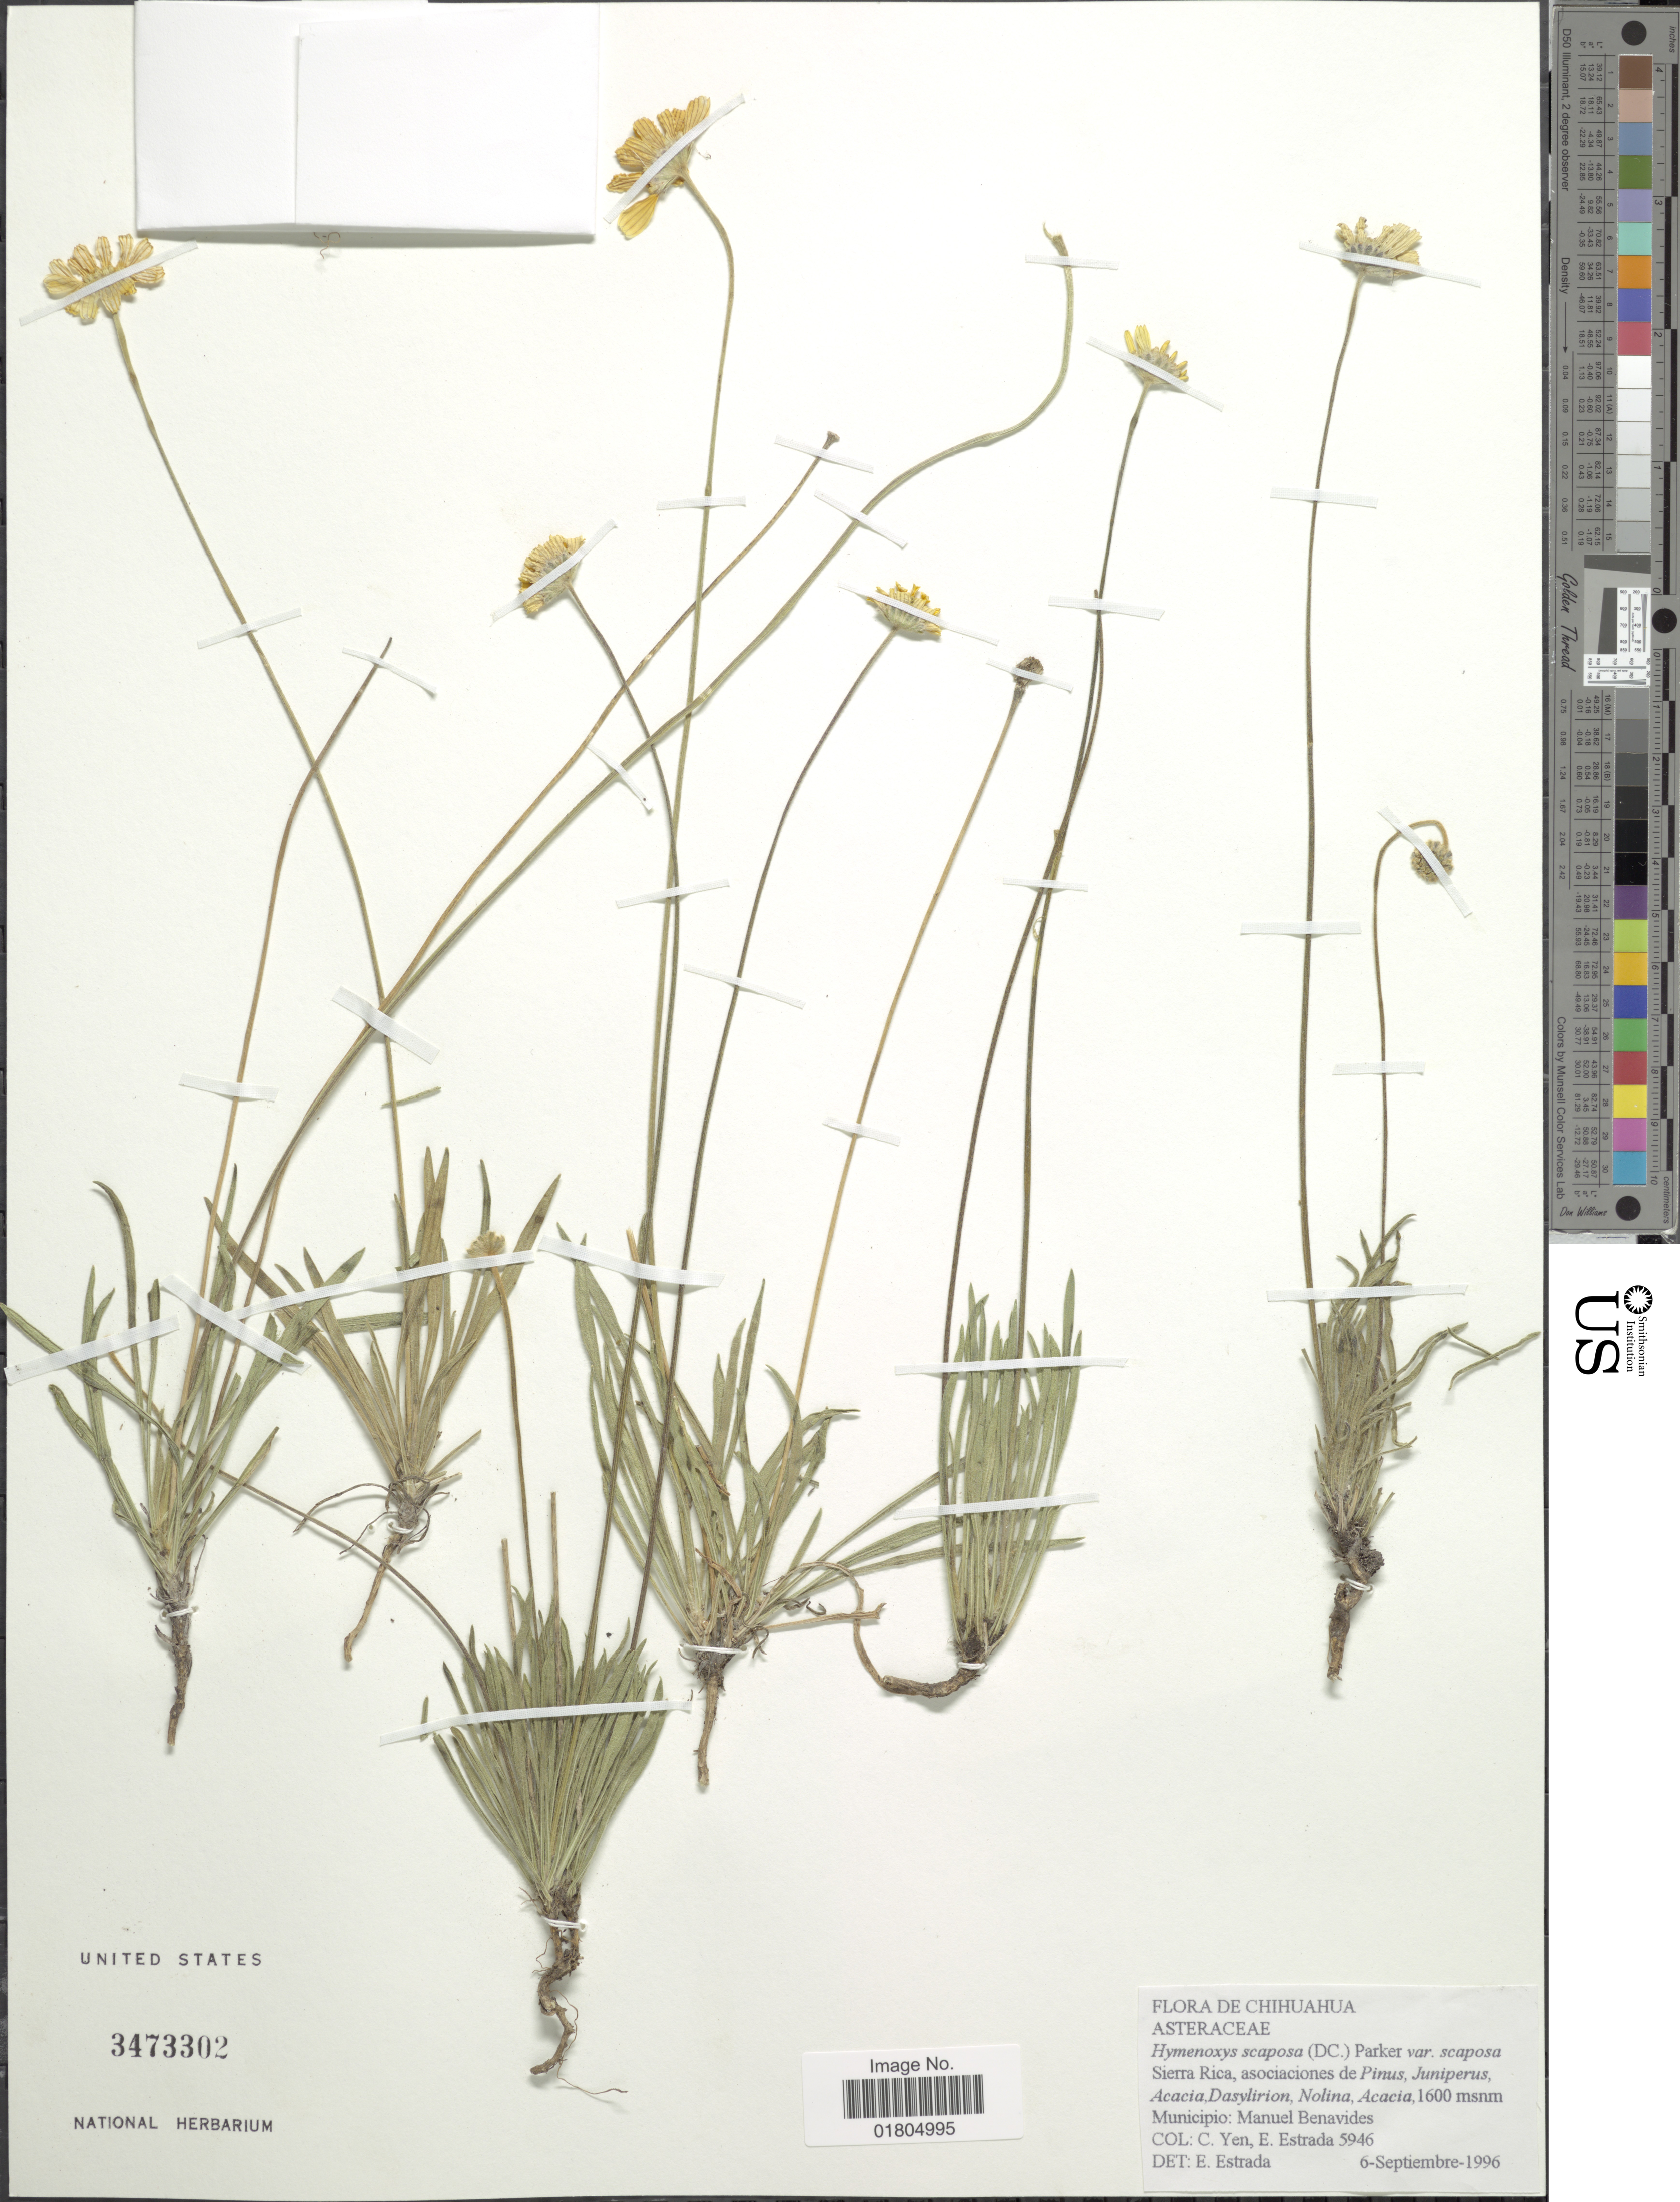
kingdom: Plantae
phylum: Tracheophyta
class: Magnoliopsida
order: Asterales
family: Asteraceae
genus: Hymenoxys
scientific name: Hymenoxys scaposa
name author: (DC.) K.F. Parker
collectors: C. Yen & E. Estrada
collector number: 5946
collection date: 1996-09-06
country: Mexico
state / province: Chihuahua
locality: Sierra Rica, Municipio: Manuel Benavides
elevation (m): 1600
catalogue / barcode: US 3473302